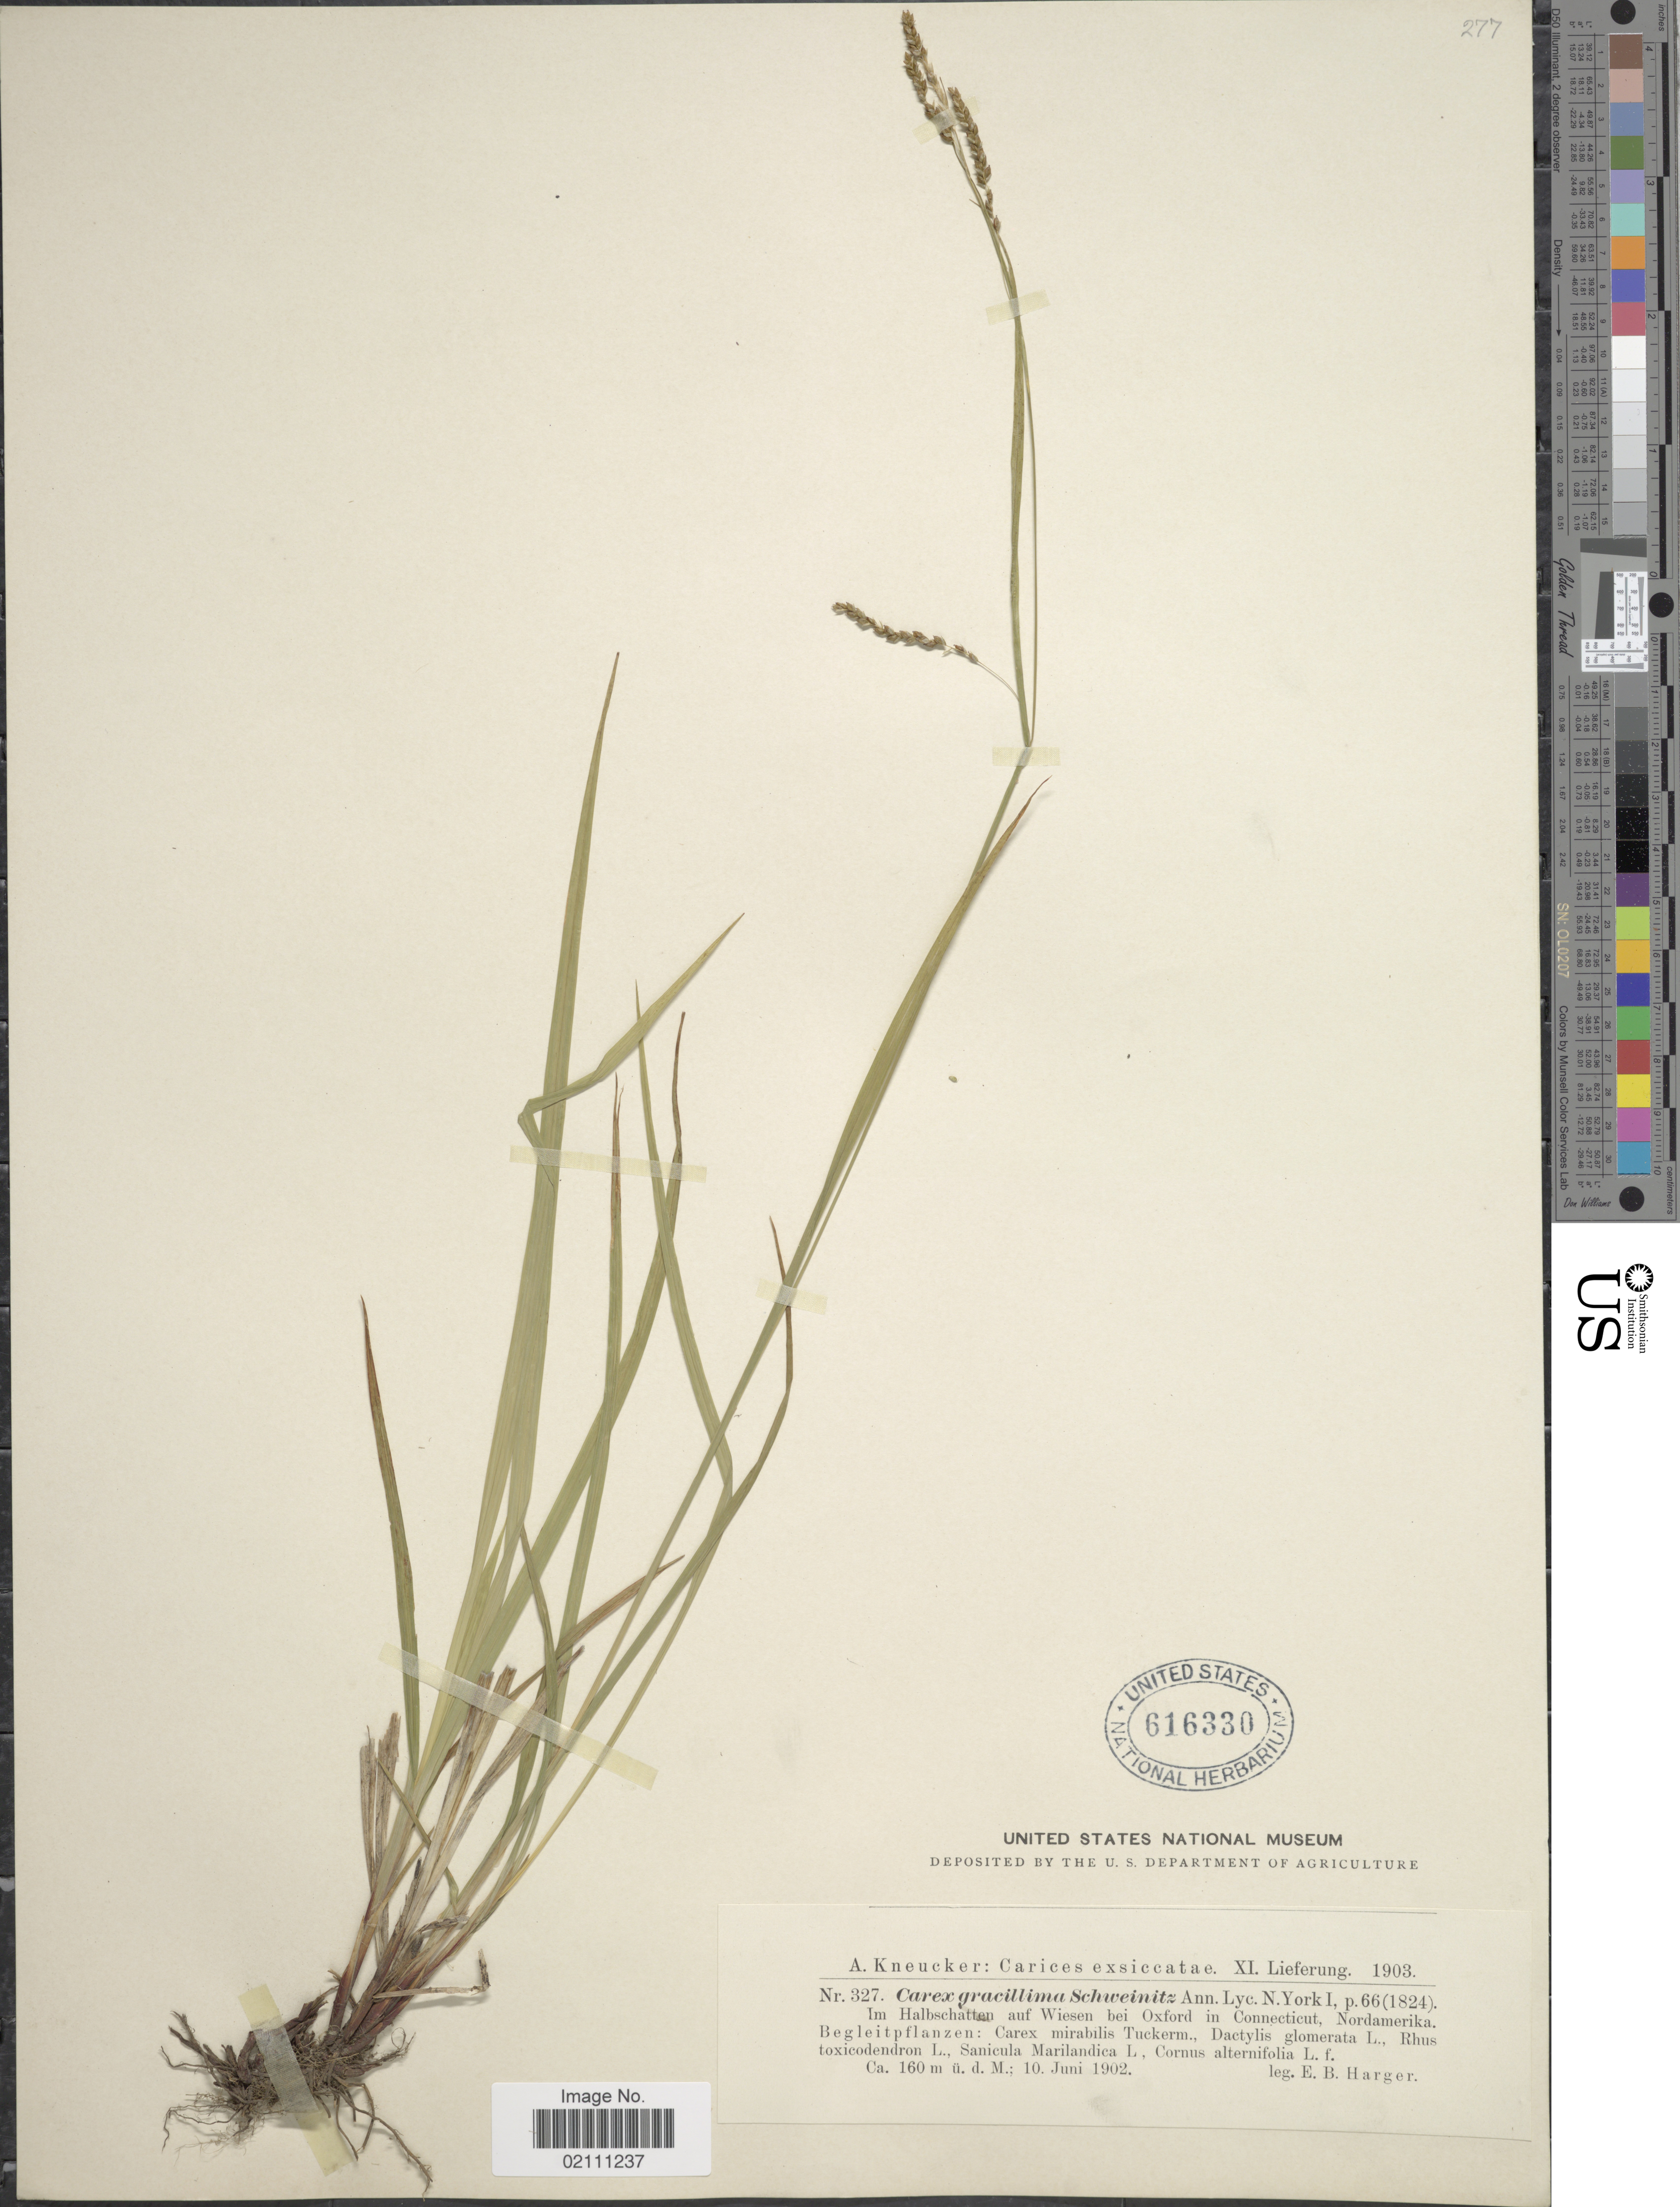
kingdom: Plantae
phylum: Tracheophyta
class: Liliopsida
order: Poales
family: Cyperaceae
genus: Carex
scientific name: Carex gracillima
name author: Schwein.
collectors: E. B. Harger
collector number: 327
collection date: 1902-06-10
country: United States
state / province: Connecticut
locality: Carices, Im Halbschatten auf Wiesen bei Oxford in Connecticut, Nordamerika.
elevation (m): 160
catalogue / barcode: US 616330